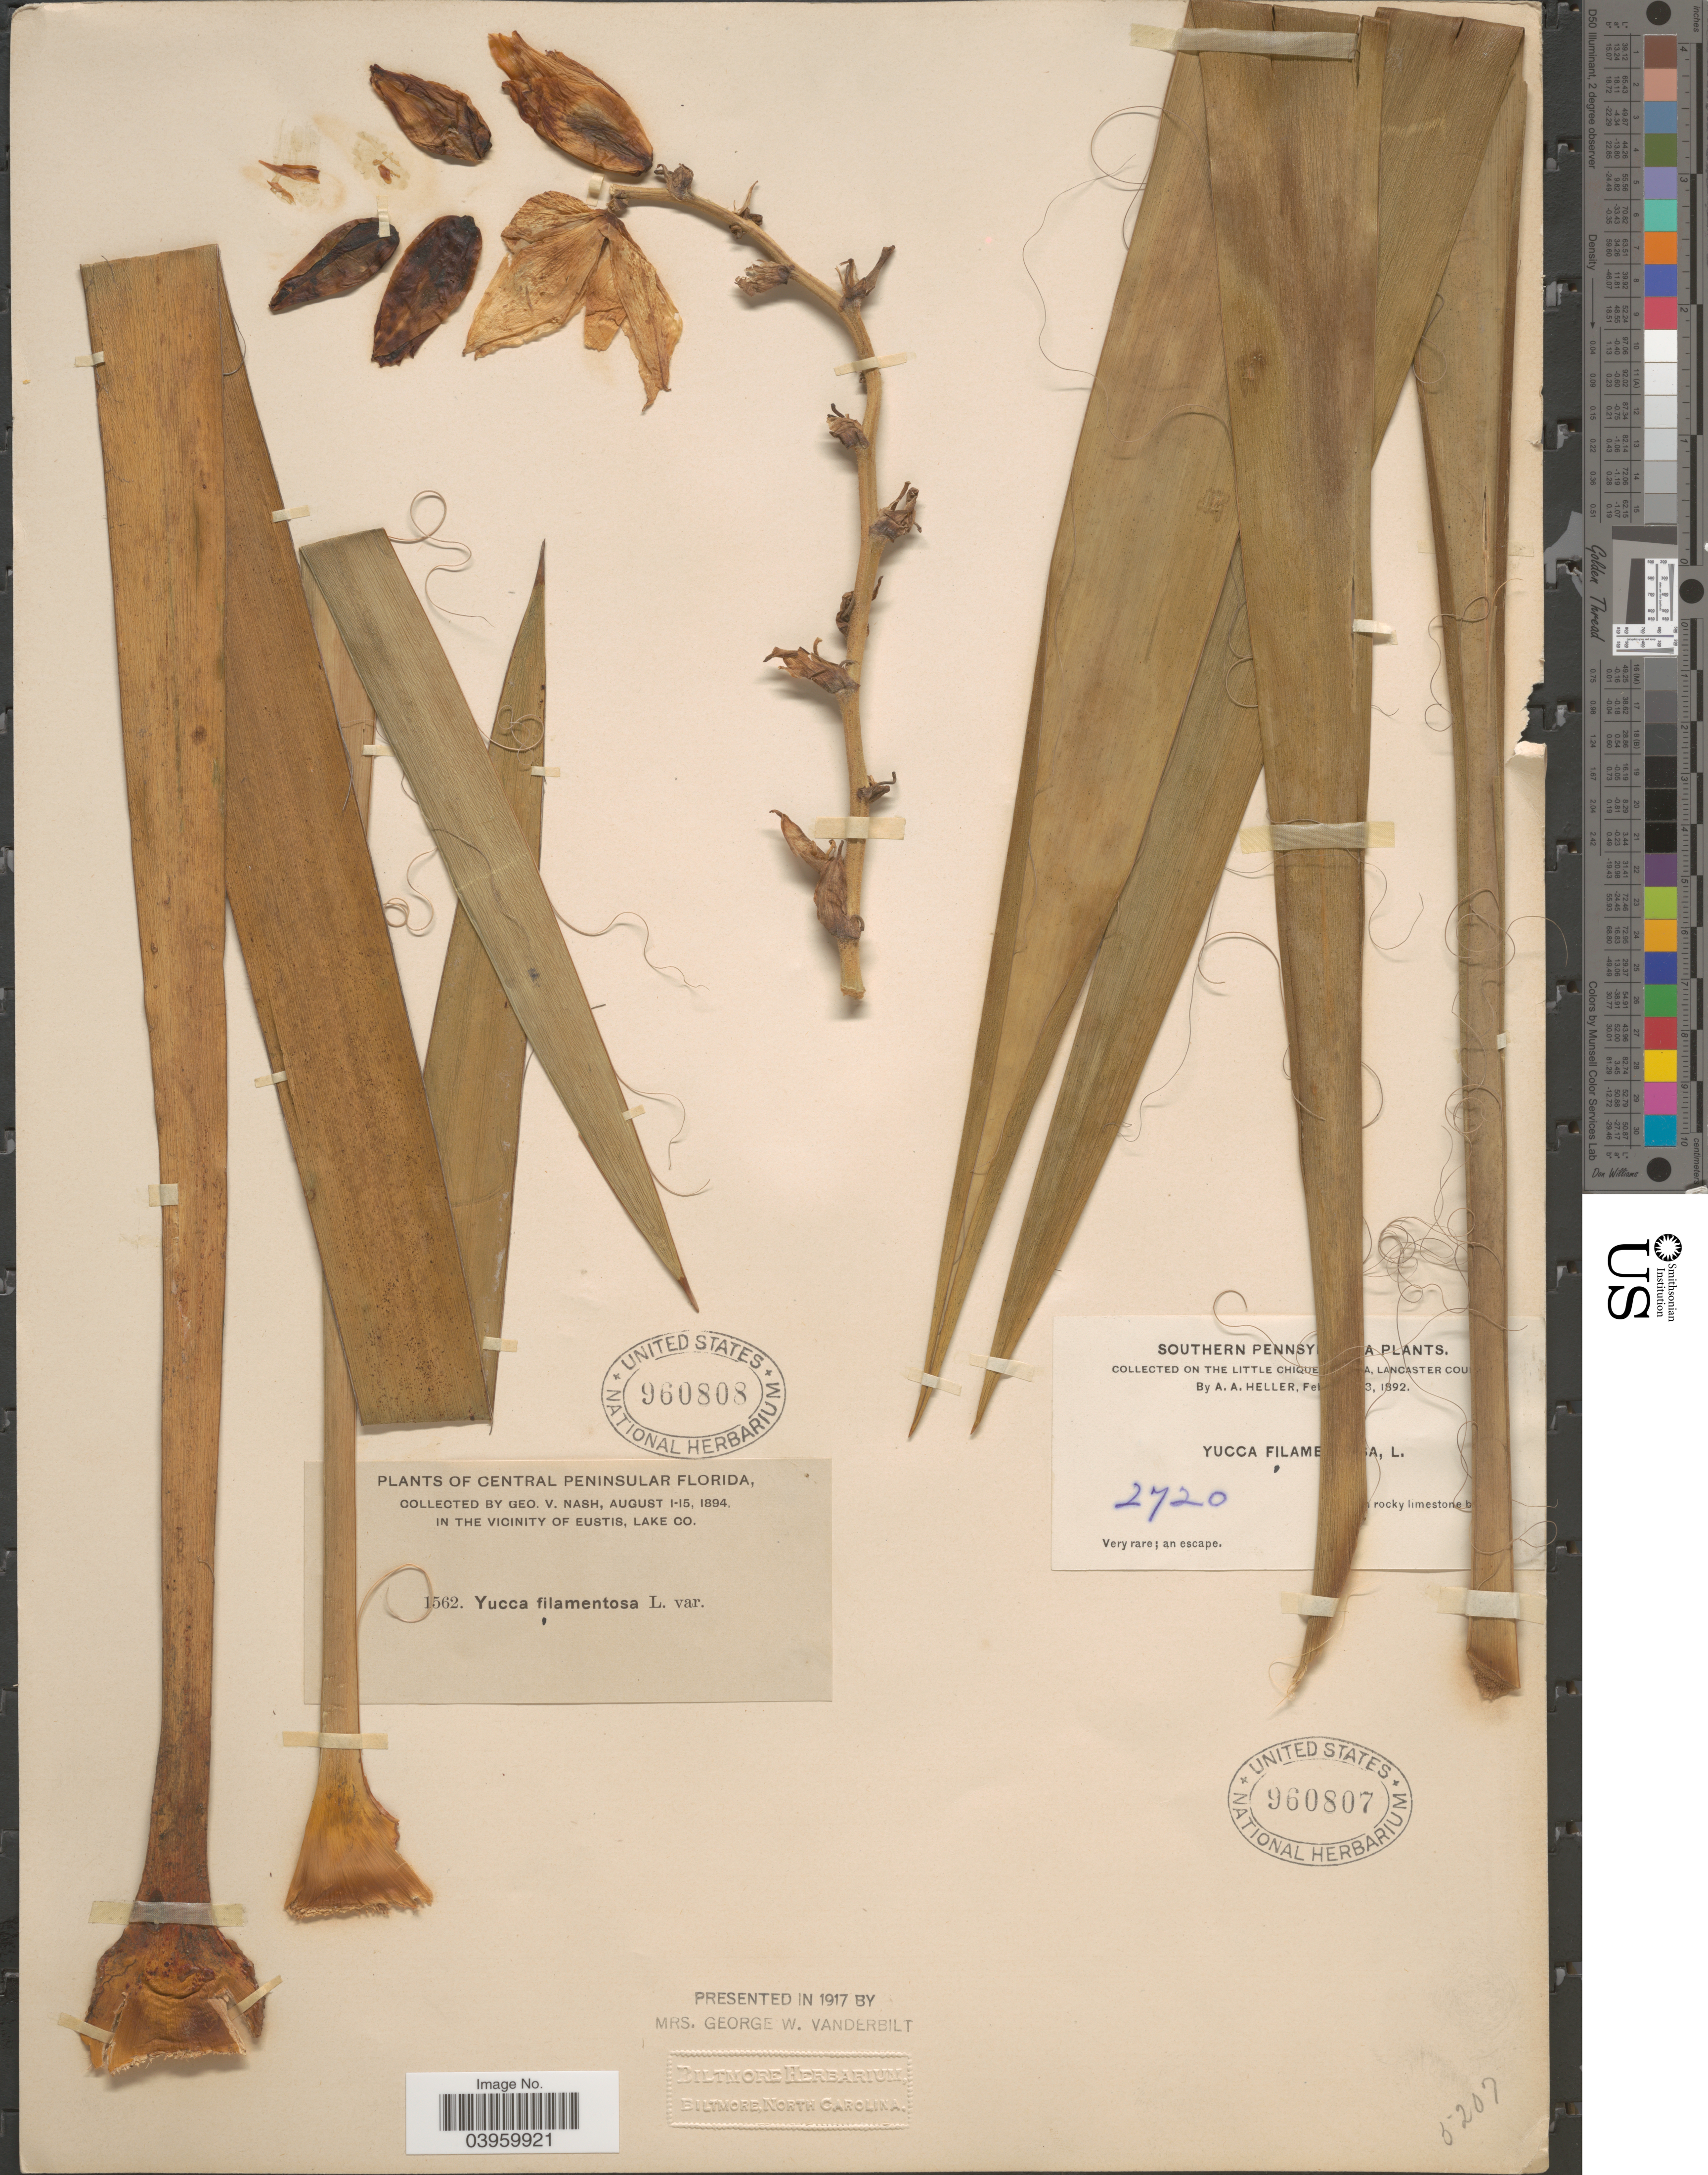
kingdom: Plantae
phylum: Tracheophyta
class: Liliopsida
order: Asparagales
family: Asparagaceae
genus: Yucca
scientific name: Yucca filamentosa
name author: L.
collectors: A. A. Heller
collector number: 2720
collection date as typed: Fe! 3, 1892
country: United States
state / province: Pennsylvania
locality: Southern Pennsylvania. On the Little Chique [illegible text] a, Lancaster County.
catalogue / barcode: US 960807